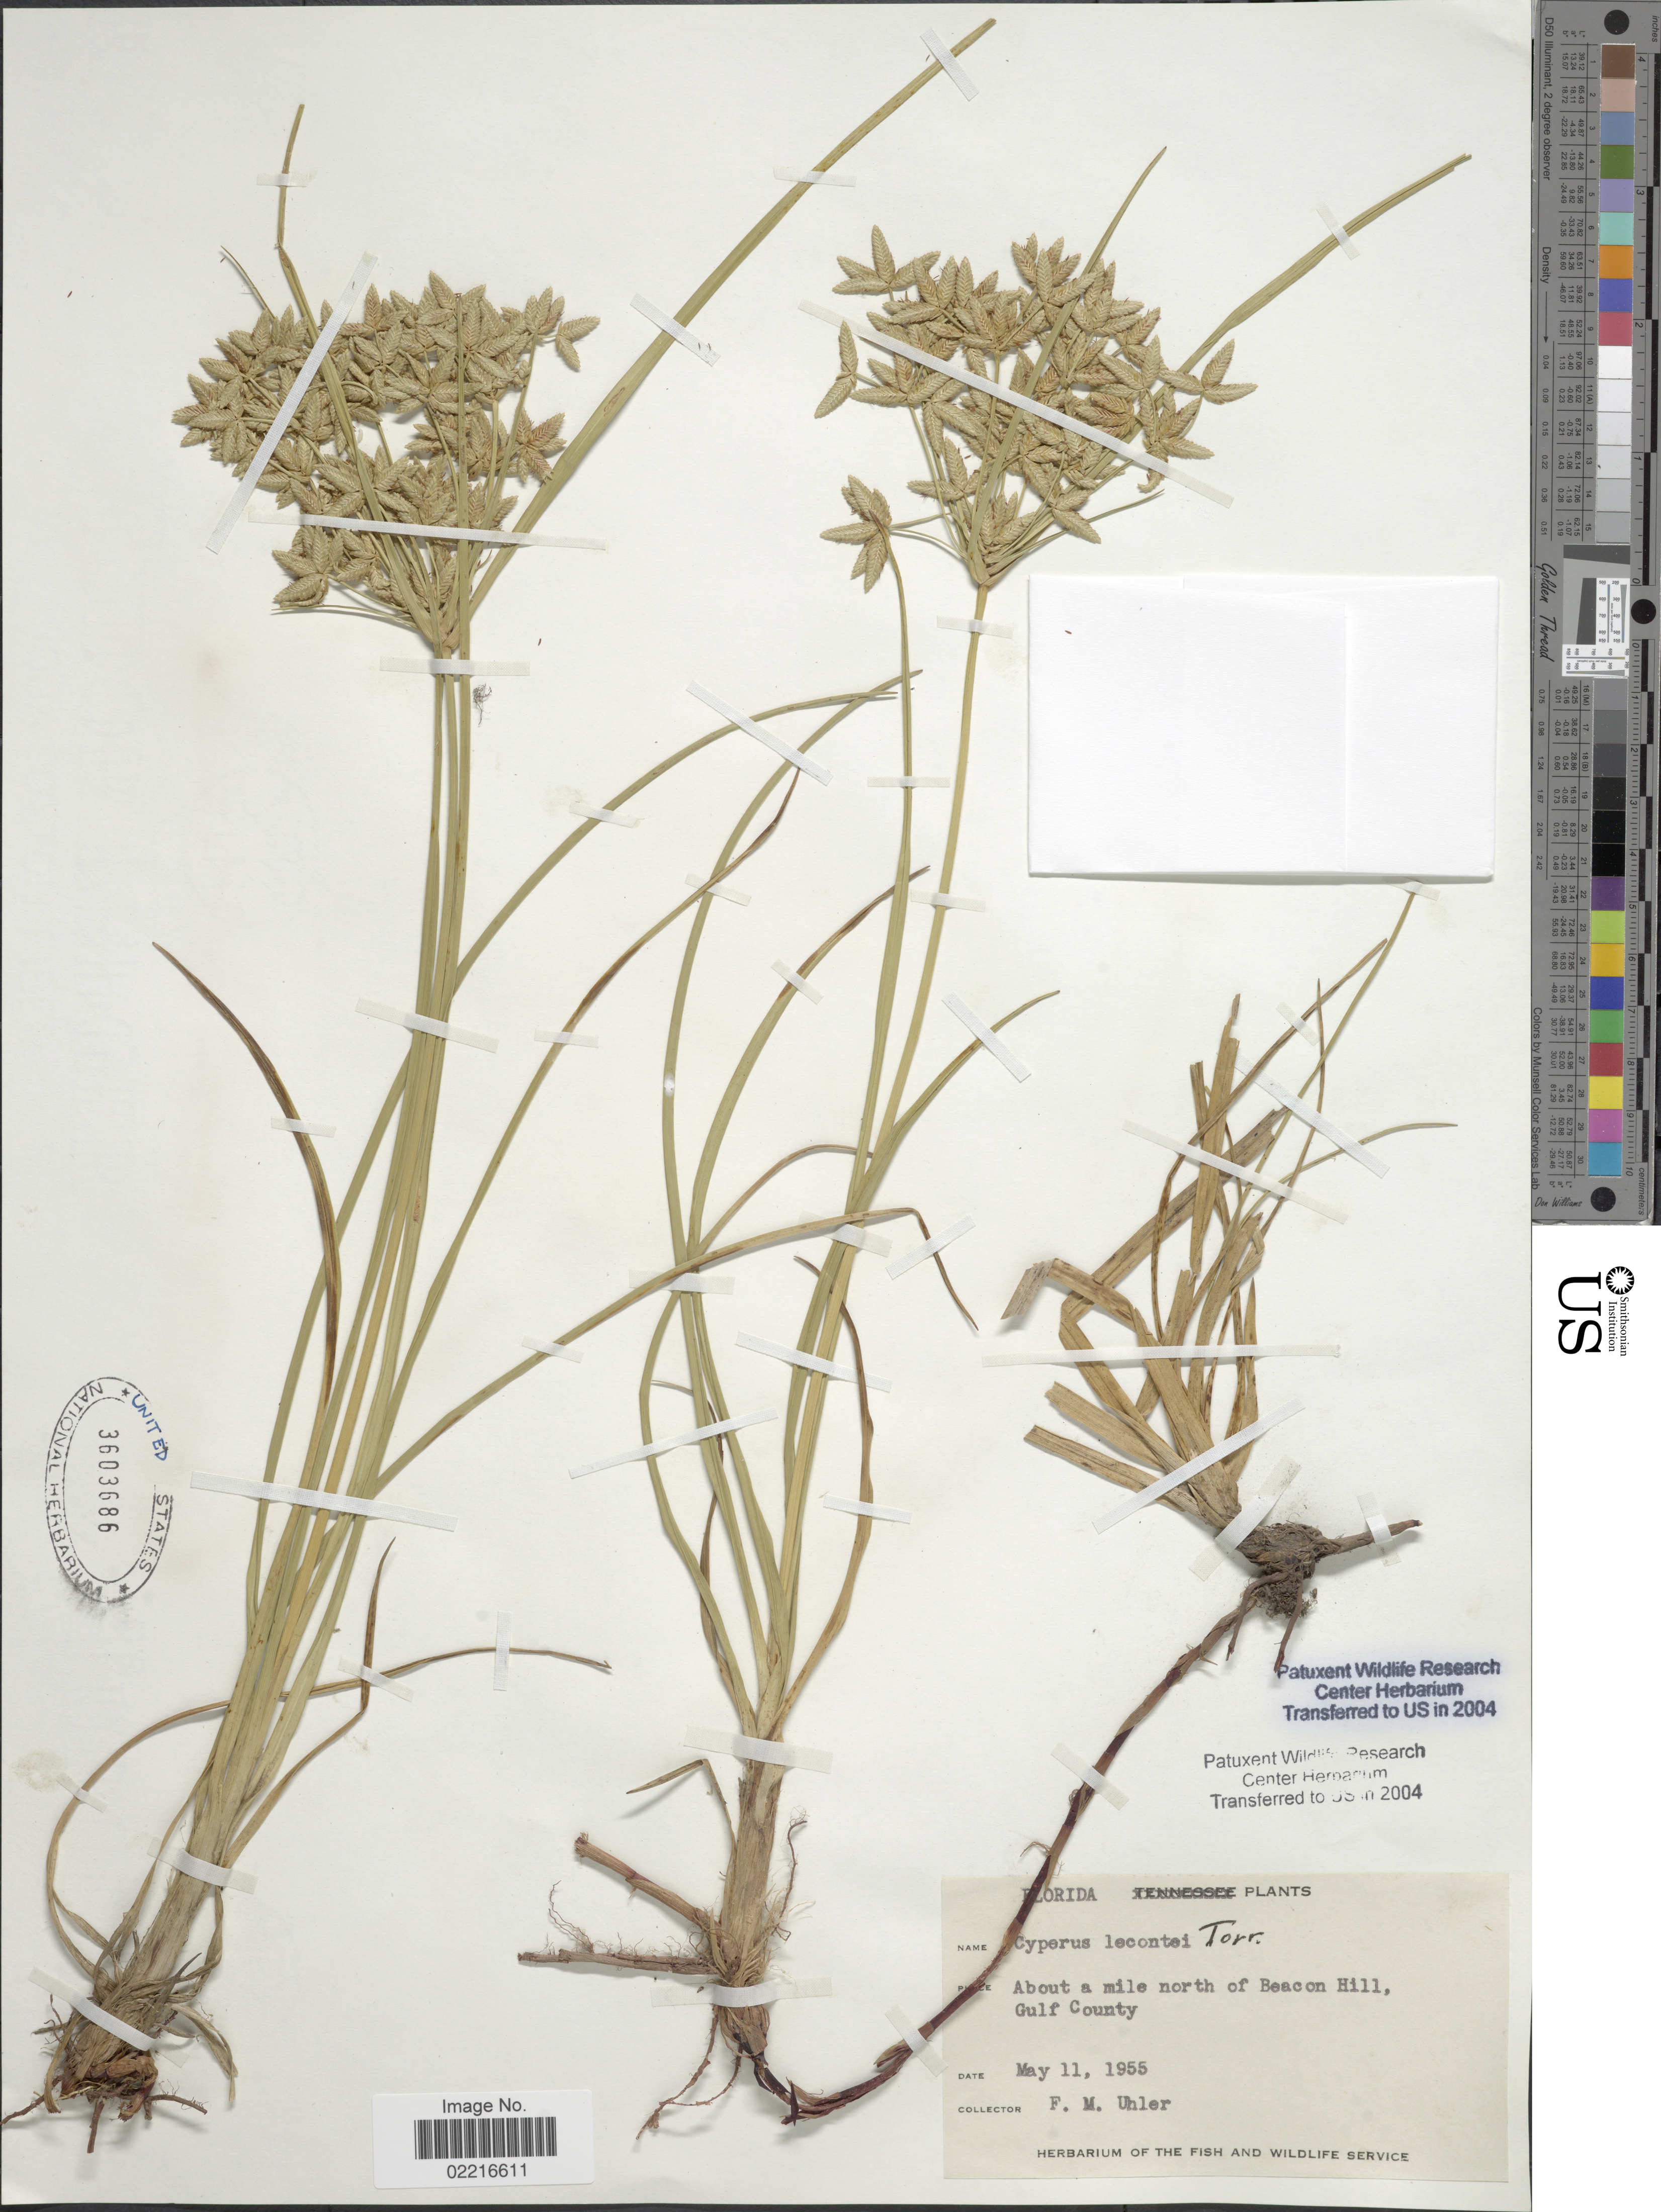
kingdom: Plantae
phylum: Tracheophyta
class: Liliopsida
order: Poales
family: Cyperaceae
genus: Cyperus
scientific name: Cyperus lecontei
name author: Torr. ex Steud.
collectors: F. M. Uhler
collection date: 1955-05-11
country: United States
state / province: Florida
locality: About a mile north of Beacon Hill, Gulf County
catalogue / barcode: US 3603686